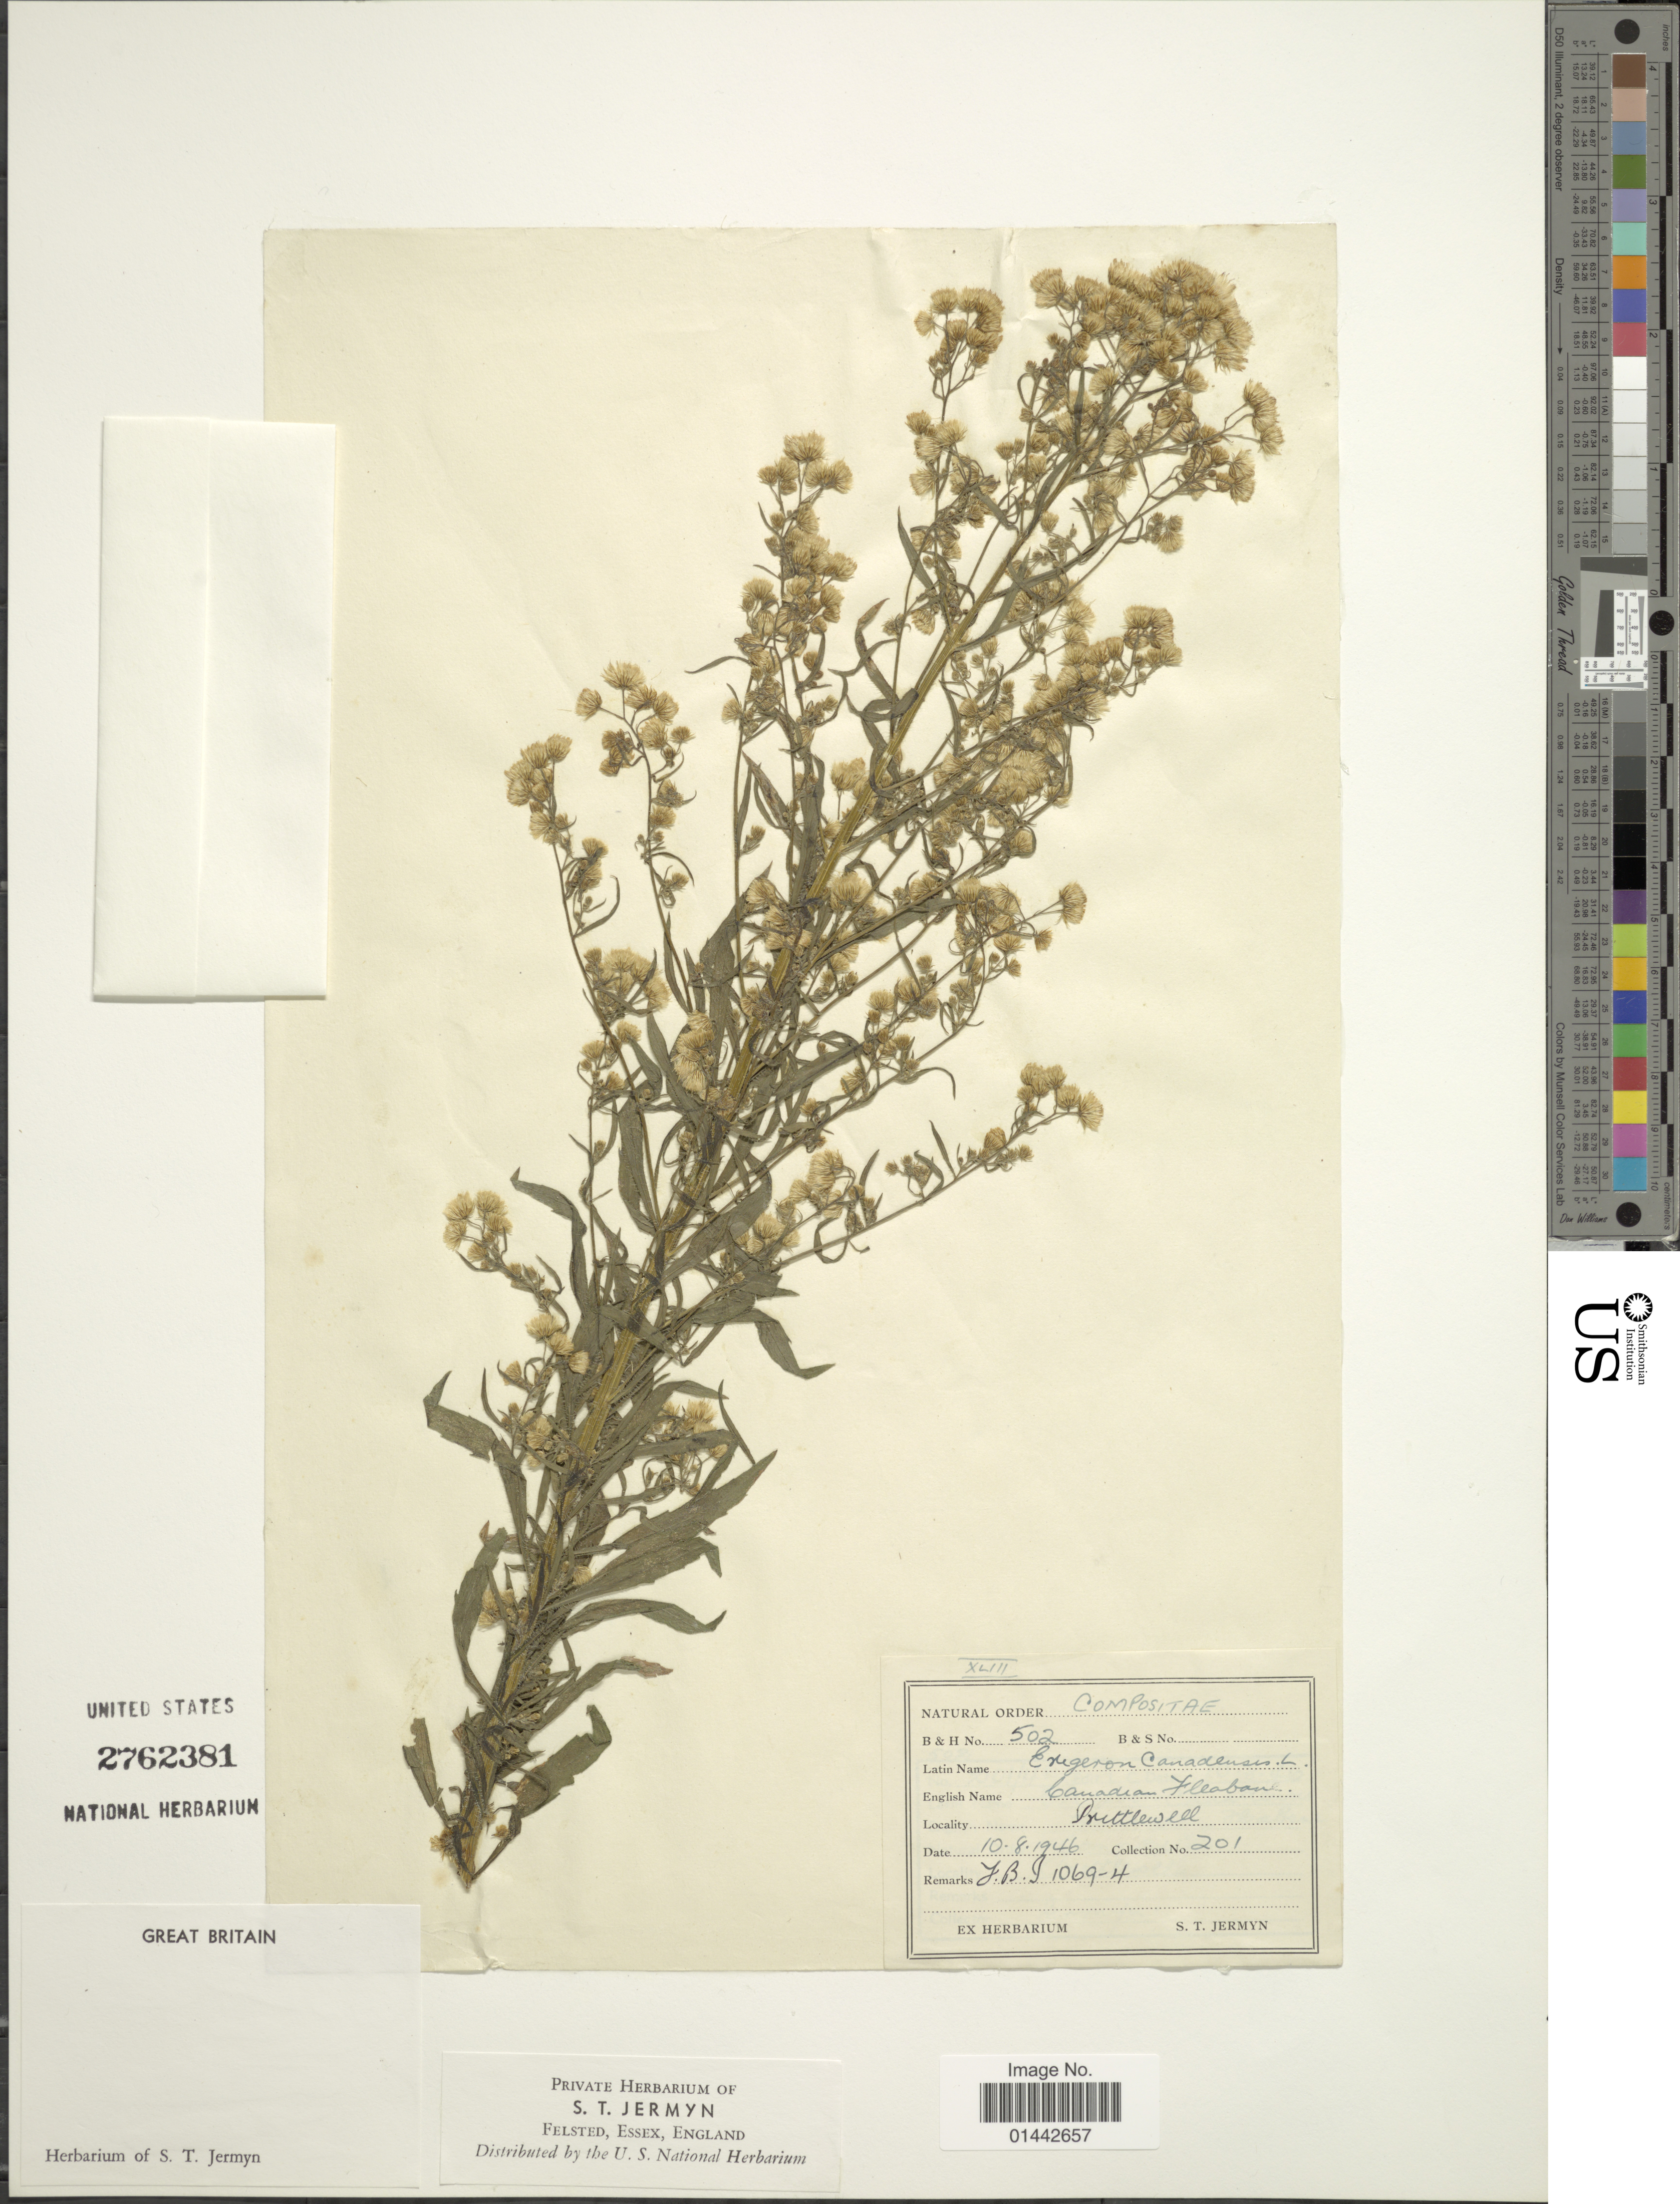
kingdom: Plantae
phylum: Tracheophyta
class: Magnoliopsida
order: Asterales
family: Asteraceae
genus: Erigeron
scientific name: Erigeron canadensis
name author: L.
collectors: S. Jermyn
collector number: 201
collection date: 1946-08-10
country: United Kingdom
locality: Great Brittain, Prittlewell.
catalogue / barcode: US 2762381